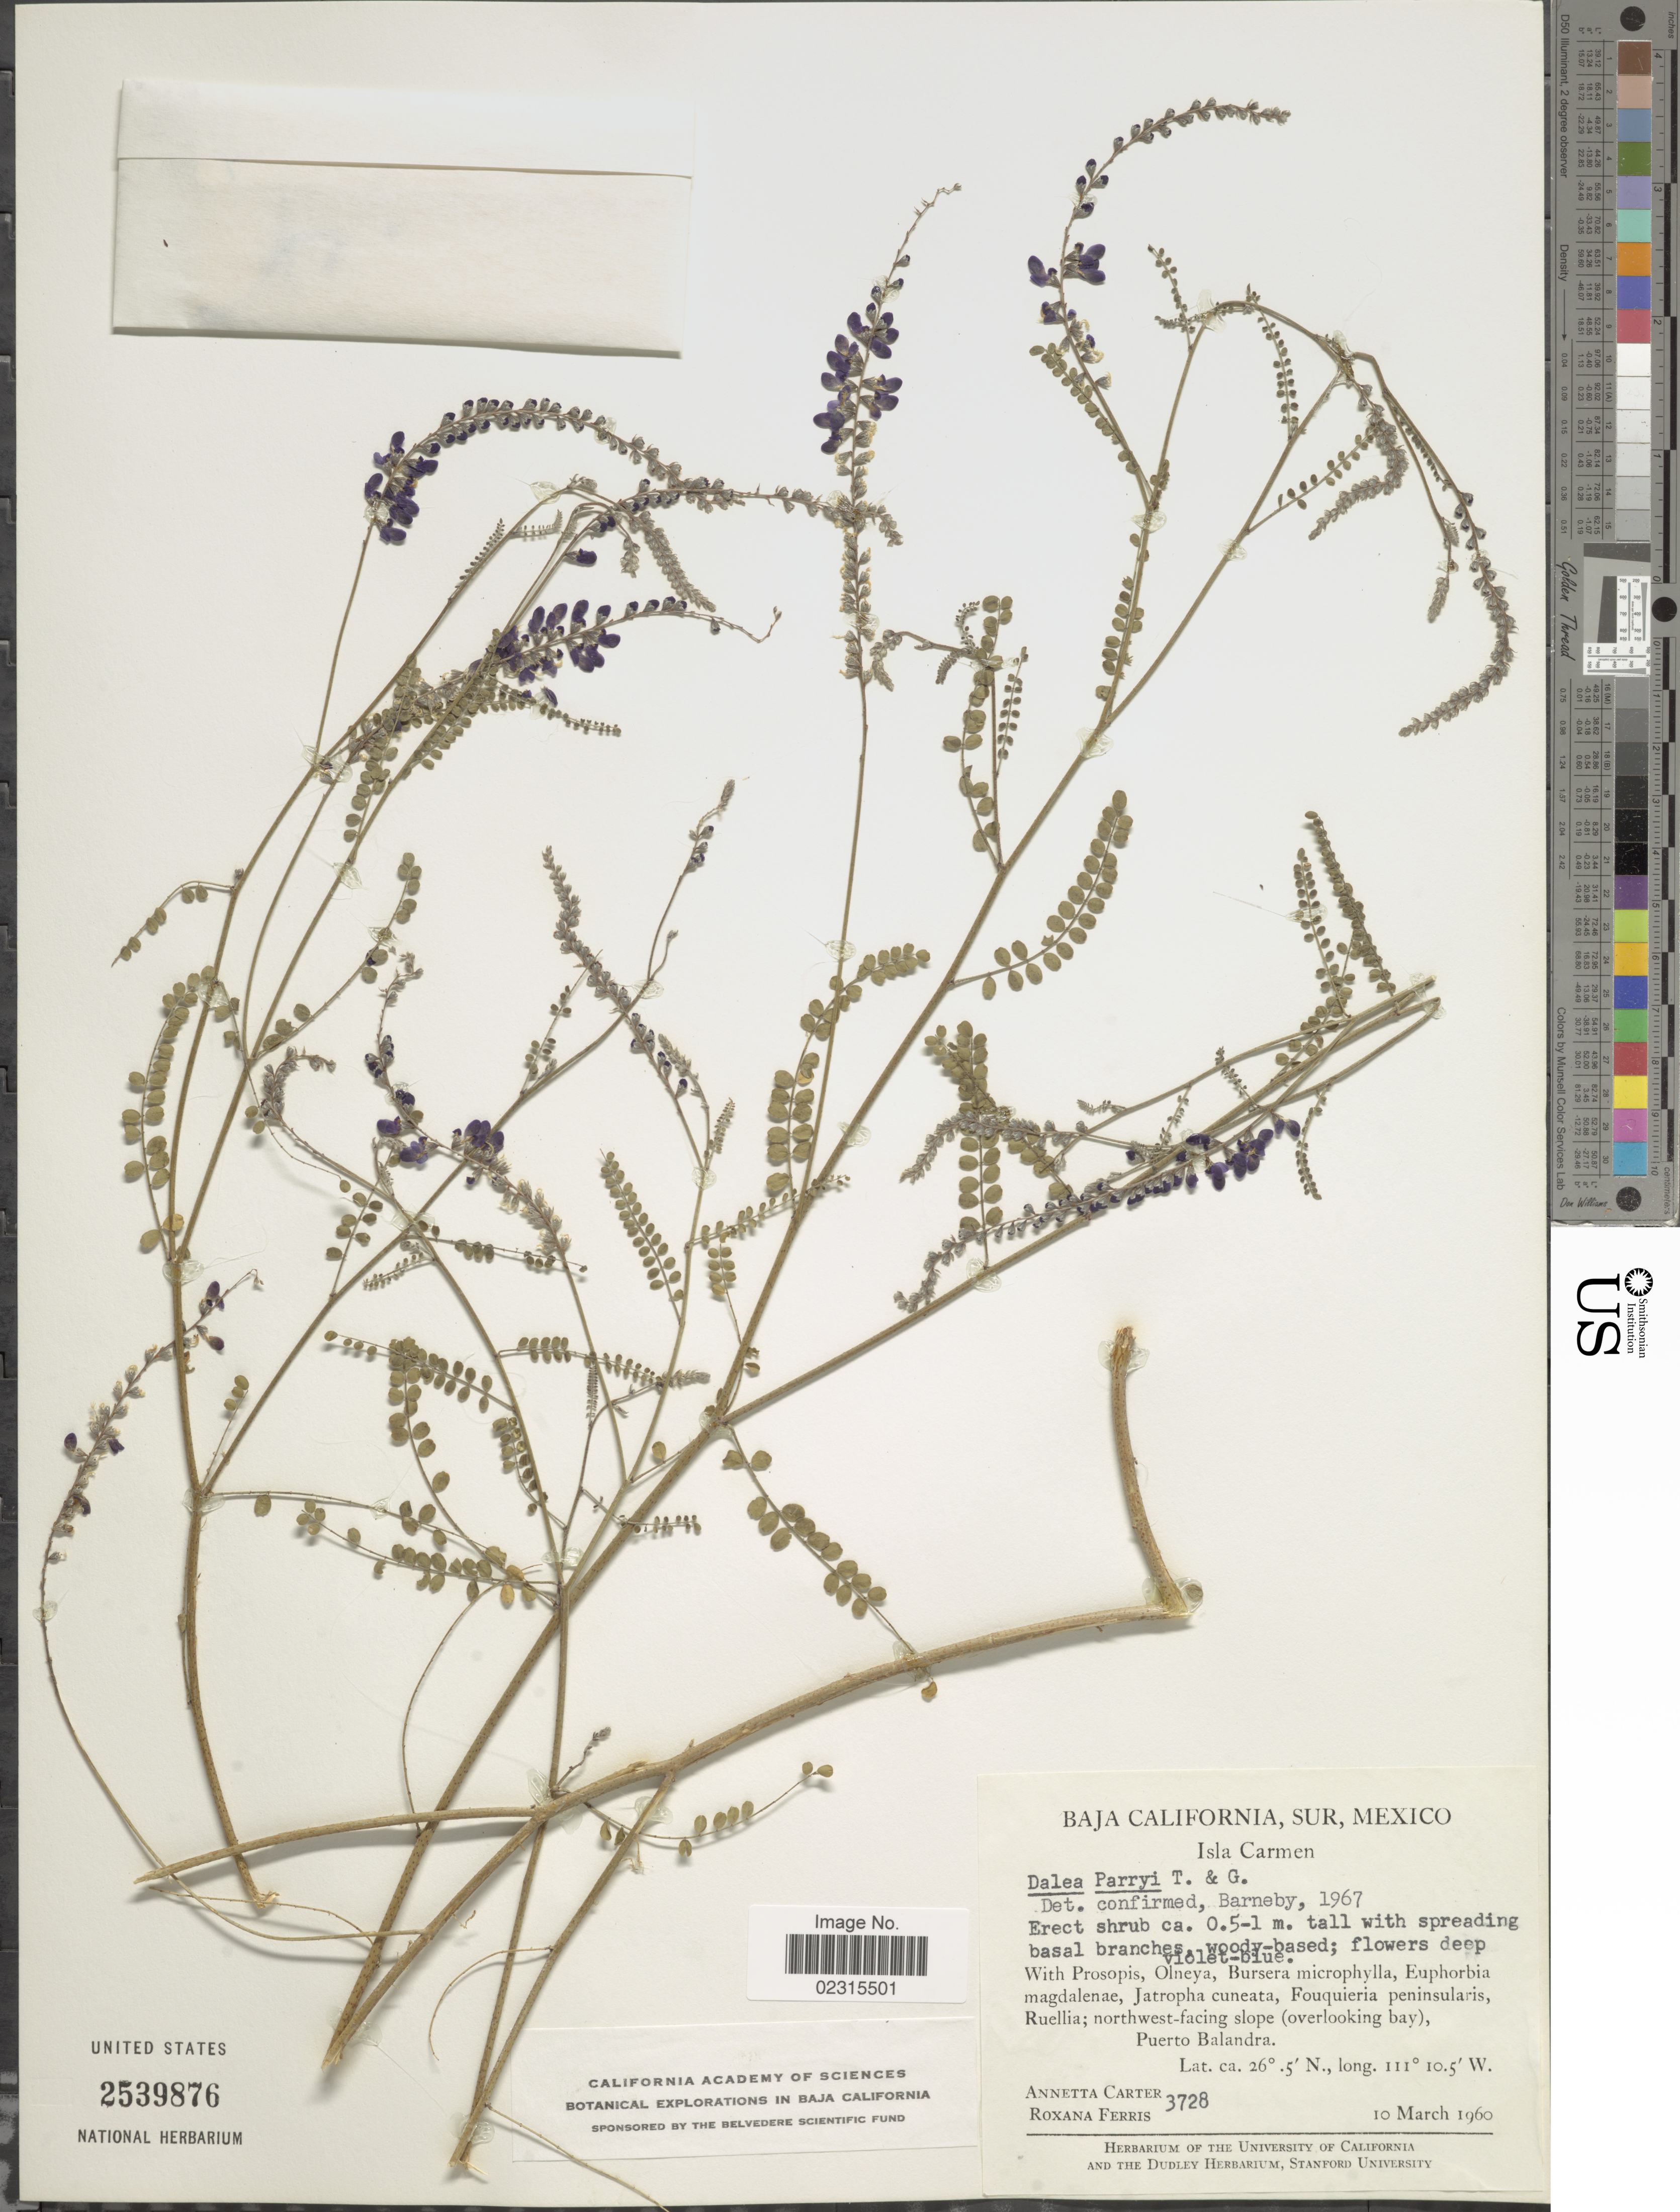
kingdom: Plantae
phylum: Tracheophyta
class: Magnoliopsida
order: Fabales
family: Fabaceae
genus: Marina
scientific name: Marina parryi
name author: (Torr. & A. Gray) Barneby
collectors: A. Carter & R. S. Ferris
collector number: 3728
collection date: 1960-03-10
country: Mexico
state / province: Baja California Sur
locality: Isla Carmen, northwest facing slope (overlooking bay) Puerto Balandra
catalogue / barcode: US 2539876